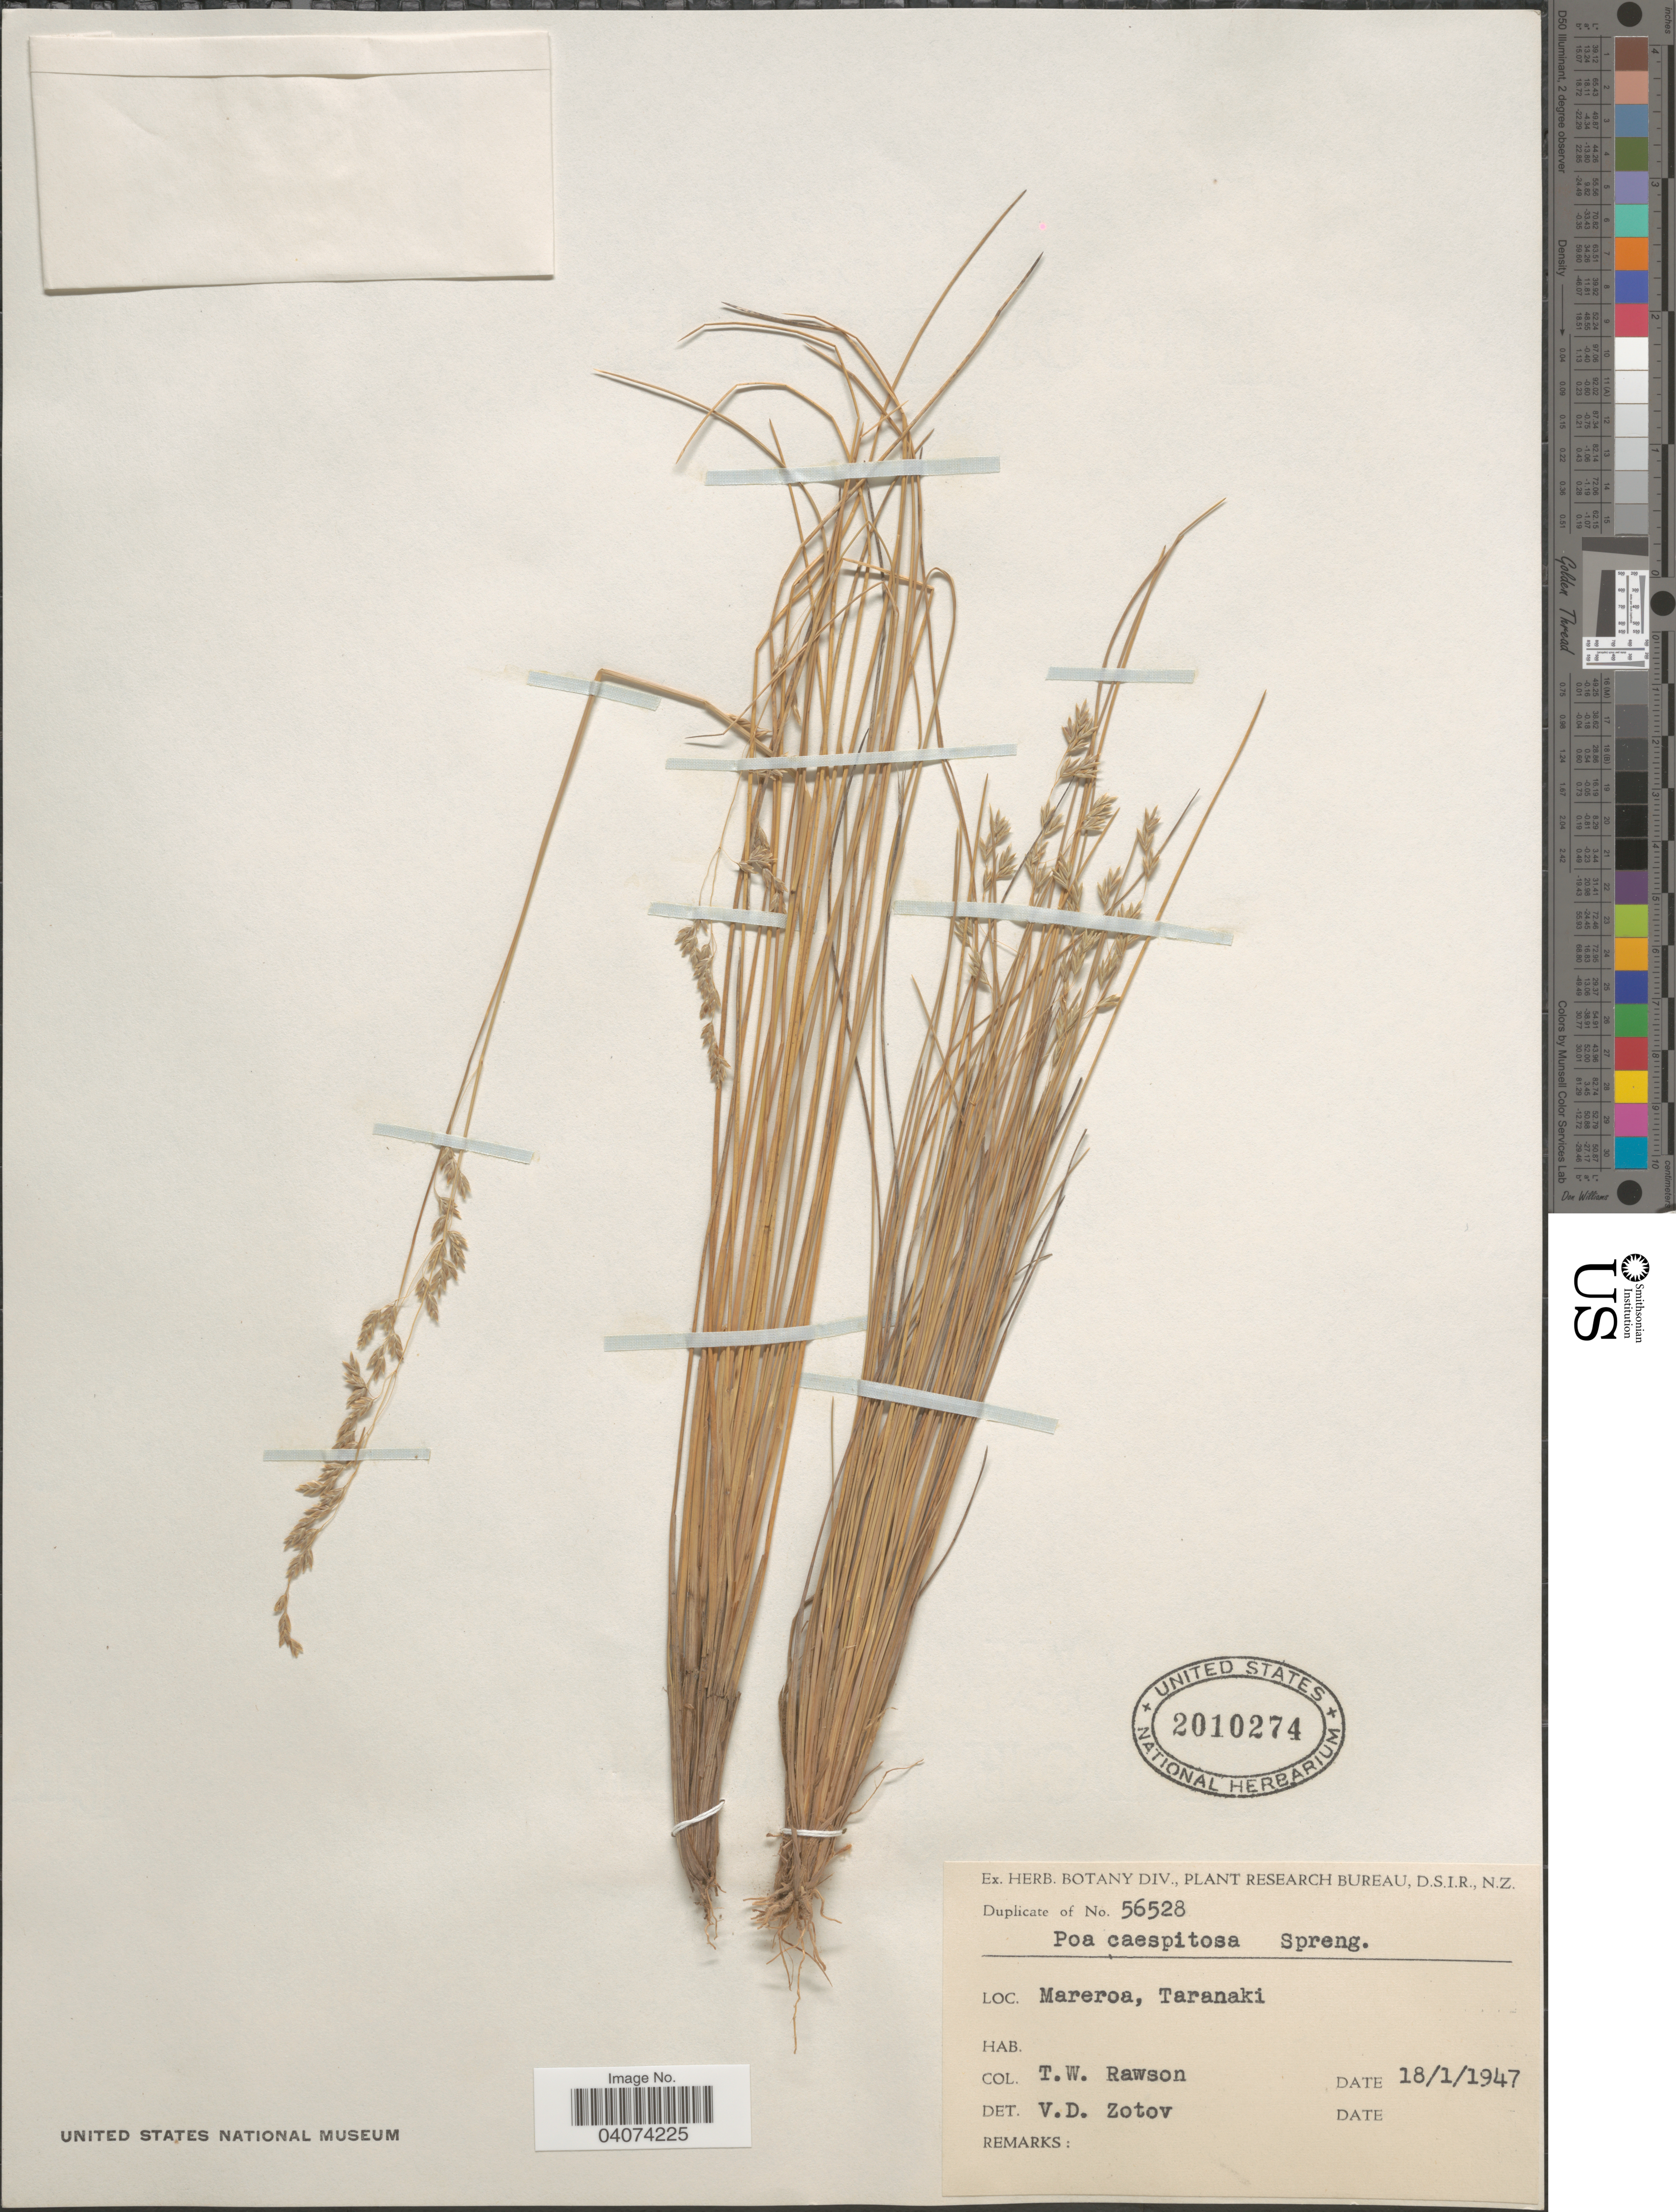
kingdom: Plantae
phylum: Tracheophyta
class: Liliopsida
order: Poales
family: Poaceae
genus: Poa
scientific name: Poa cita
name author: Edgar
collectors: T. Rawson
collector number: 56528?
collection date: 1947-01-18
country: New Zealand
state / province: Taranaki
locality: Mareroa.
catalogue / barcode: US 2010274